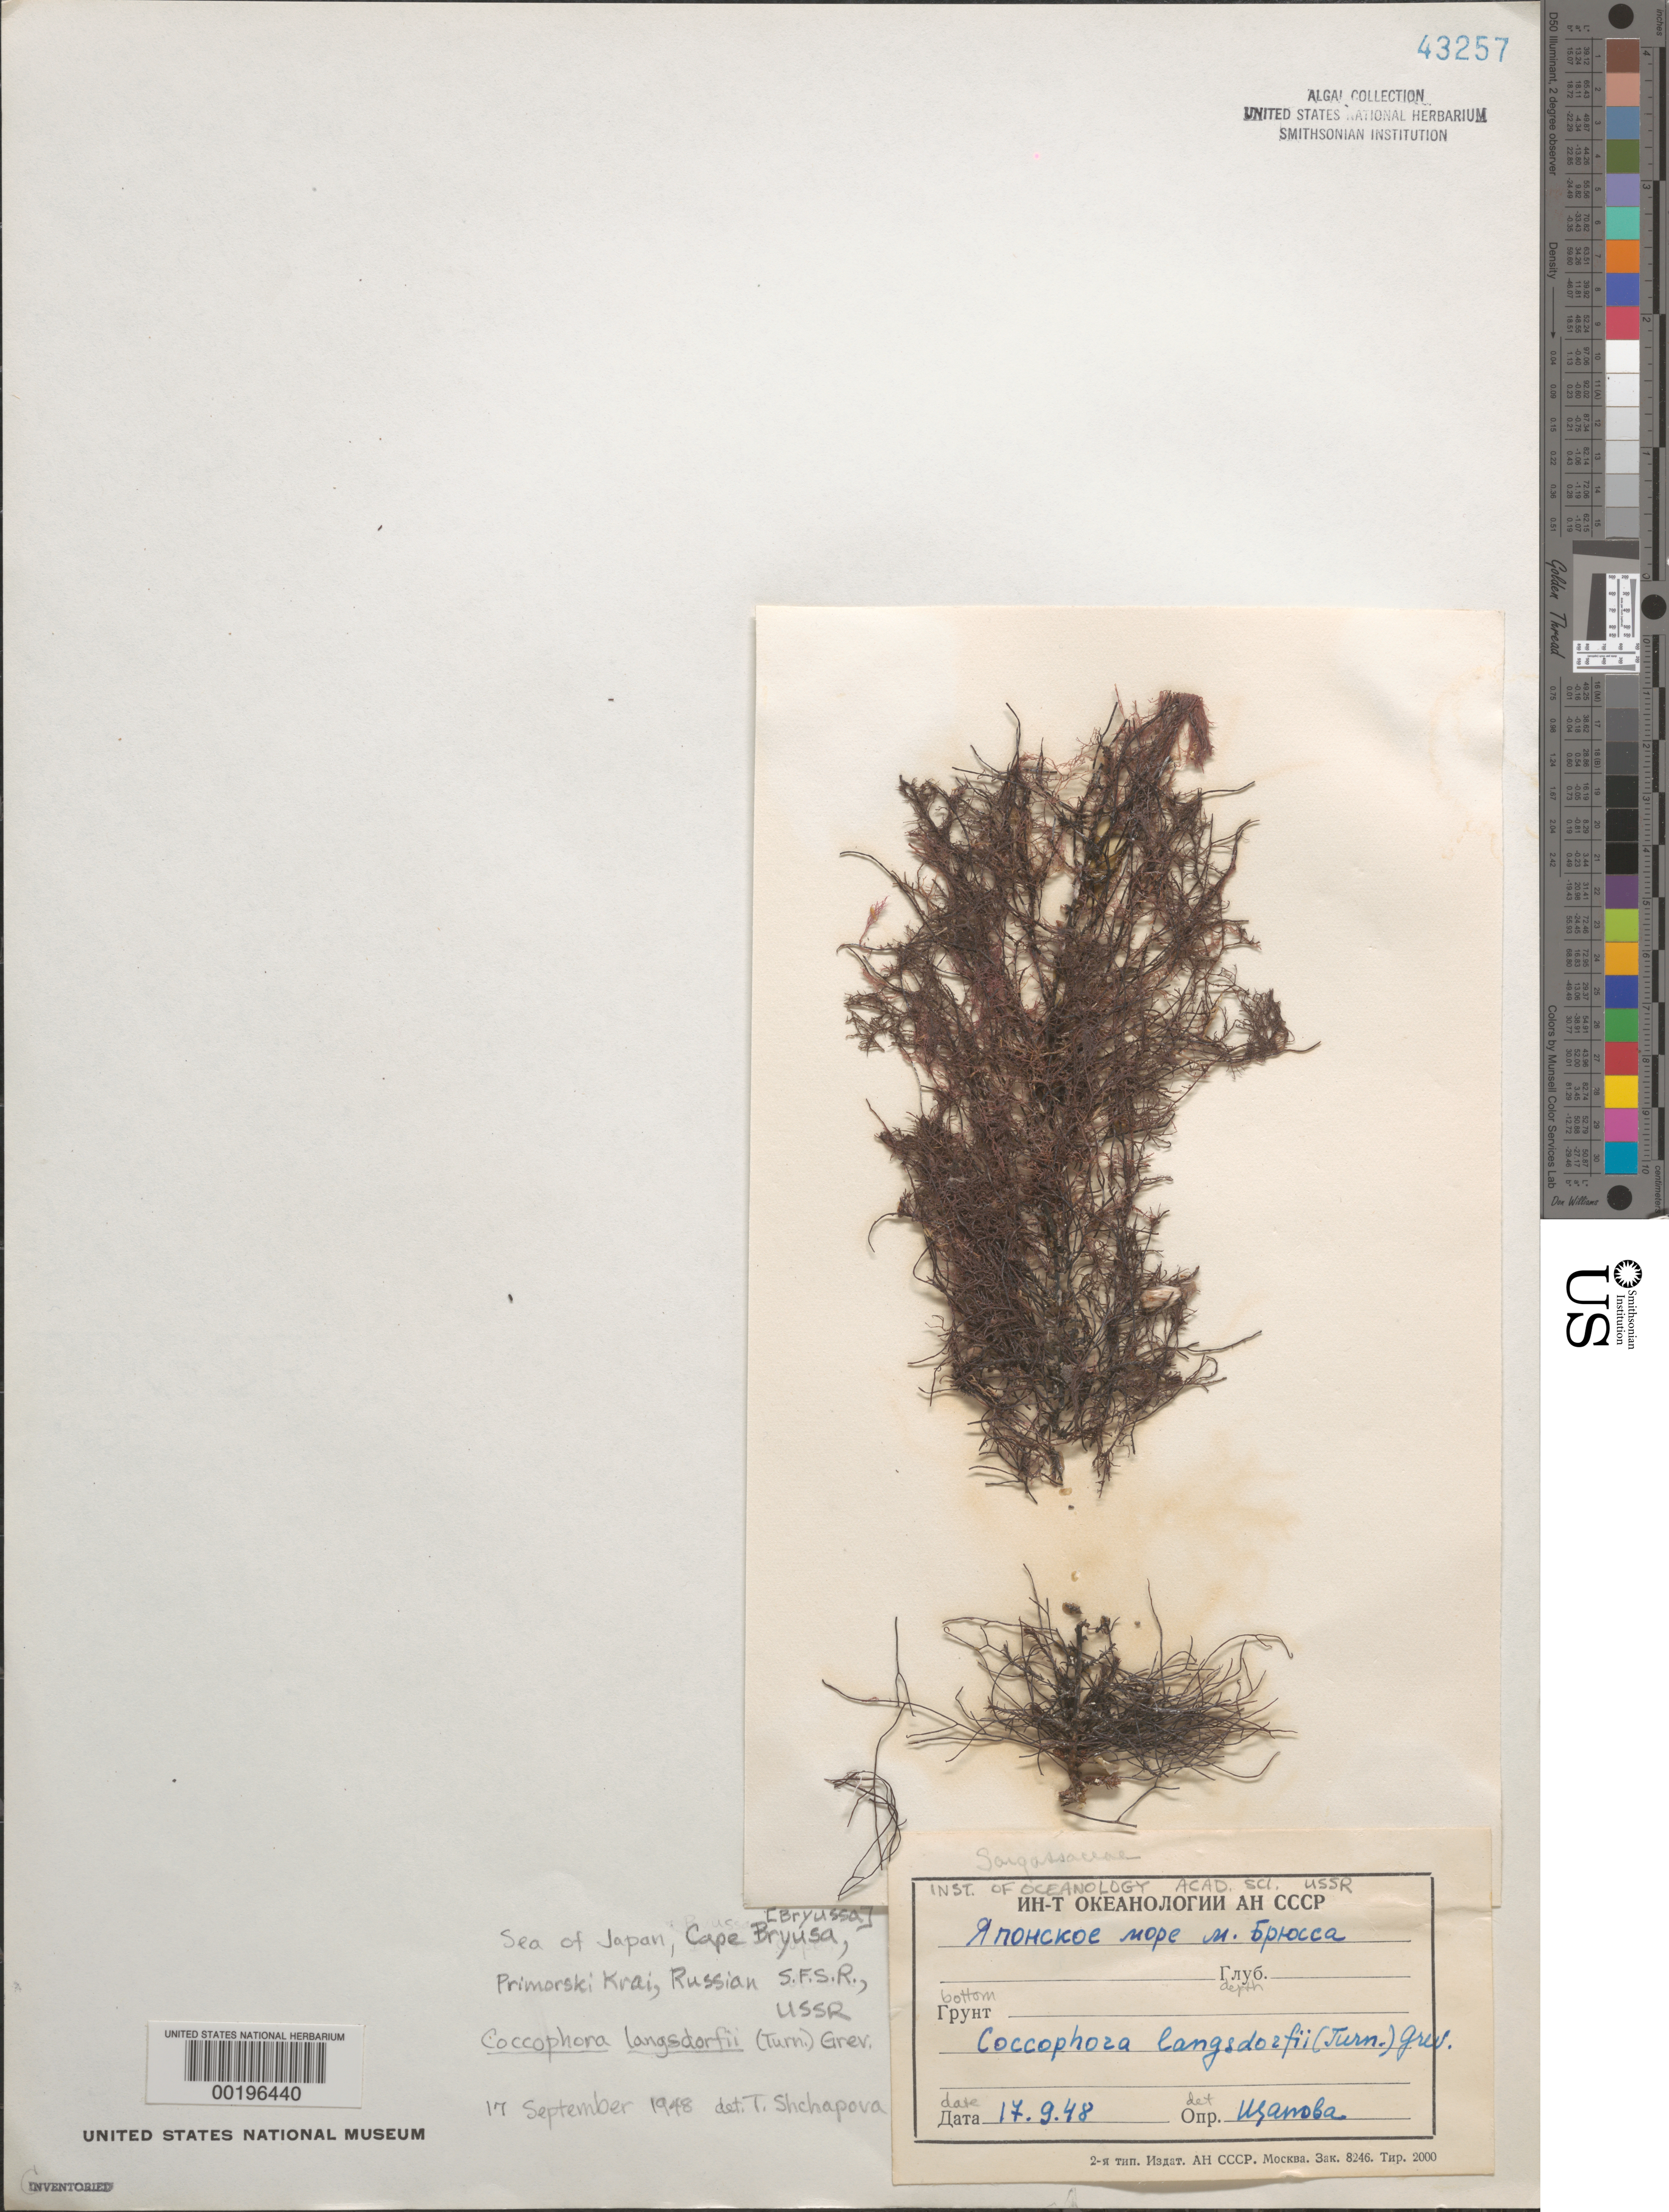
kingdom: Chromista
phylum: Ochrophyta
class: Phaeophyceae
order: Fucales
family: Sargassaceae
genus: Coccophora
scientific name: Coccophora langsdorfii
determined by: Shchapova, T.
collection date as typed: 17 Sep 1948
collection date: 1948-09-17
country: Russian Federation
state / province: Primorsky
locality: Sea of Japan, Cape Bryusa (Bryussa)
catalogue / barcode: US 43257